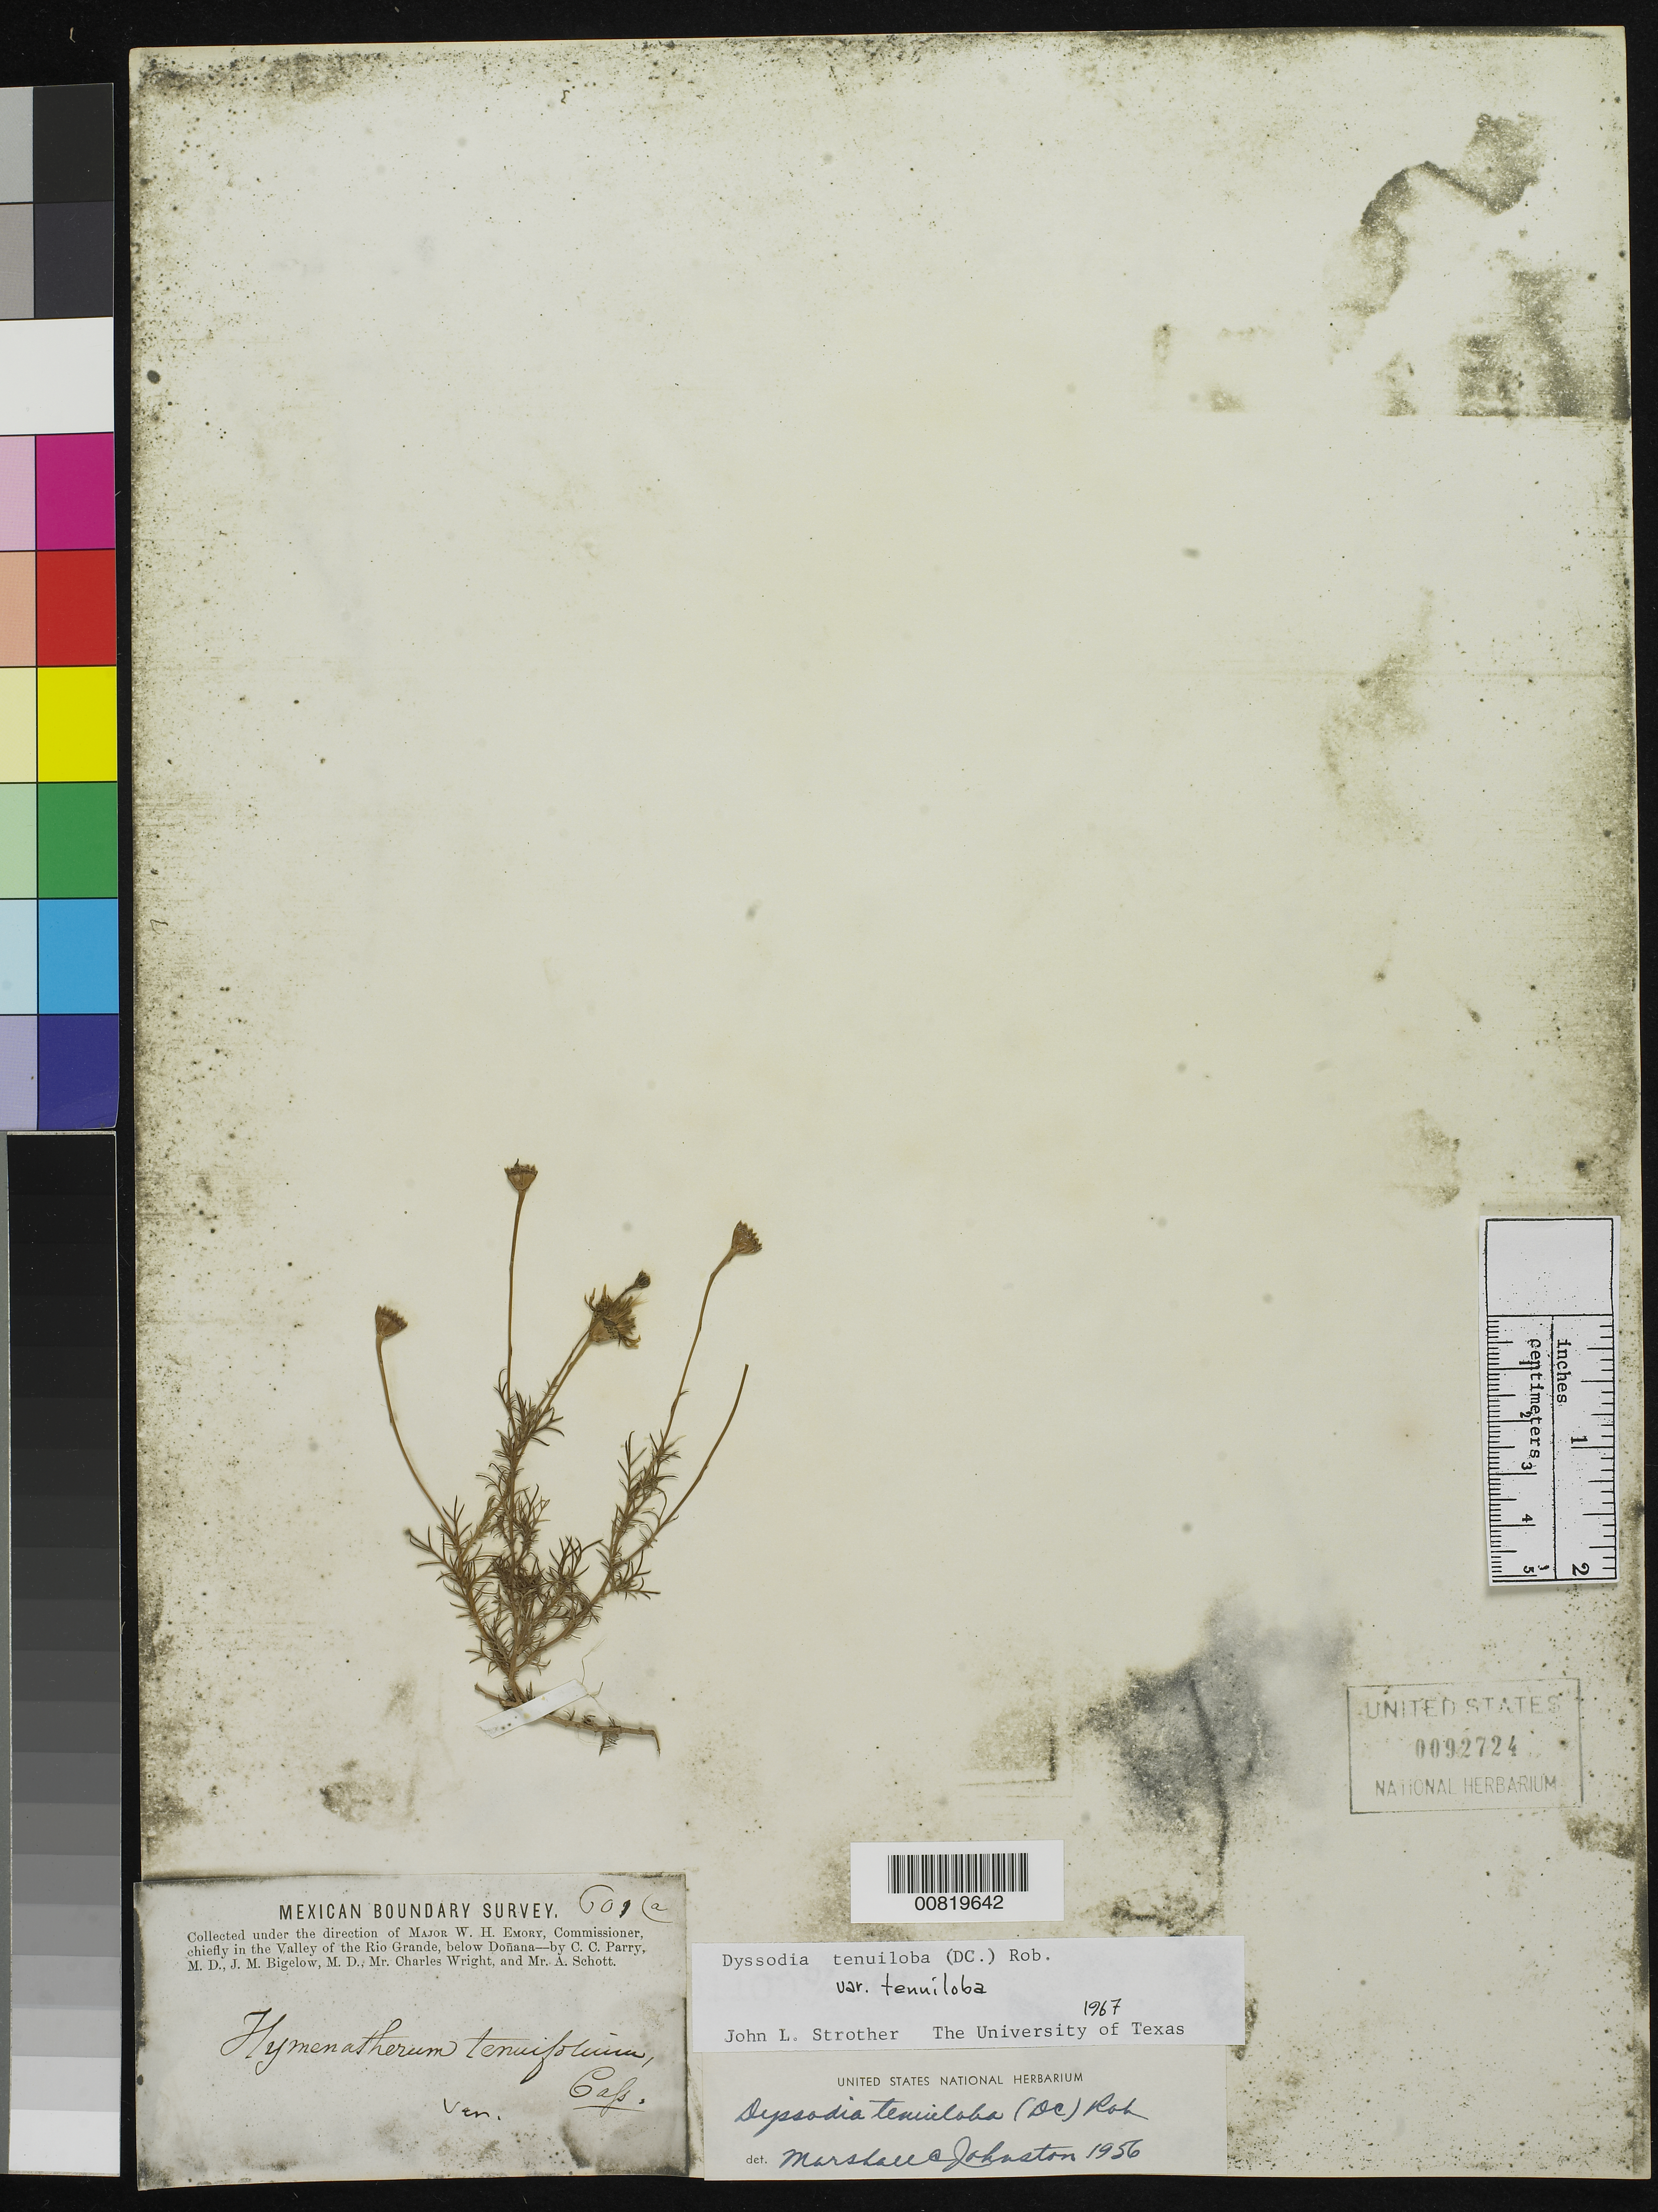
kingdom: Plantae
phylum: Tracheophyta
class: Magnoliopsida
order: Asterales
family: Asteraceae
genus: Thymophylla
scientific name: Thymophylla tenuiloba var. tenuiloba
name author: (DC.) Small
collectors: C. C. Parry, J. M. Bigelow, C. Wright & A. C. V. Schott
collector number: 601a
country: United States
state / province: New Mexico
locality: Valley of the Rio Grande, below Doñana, New Mexico.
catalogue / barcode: US 92724